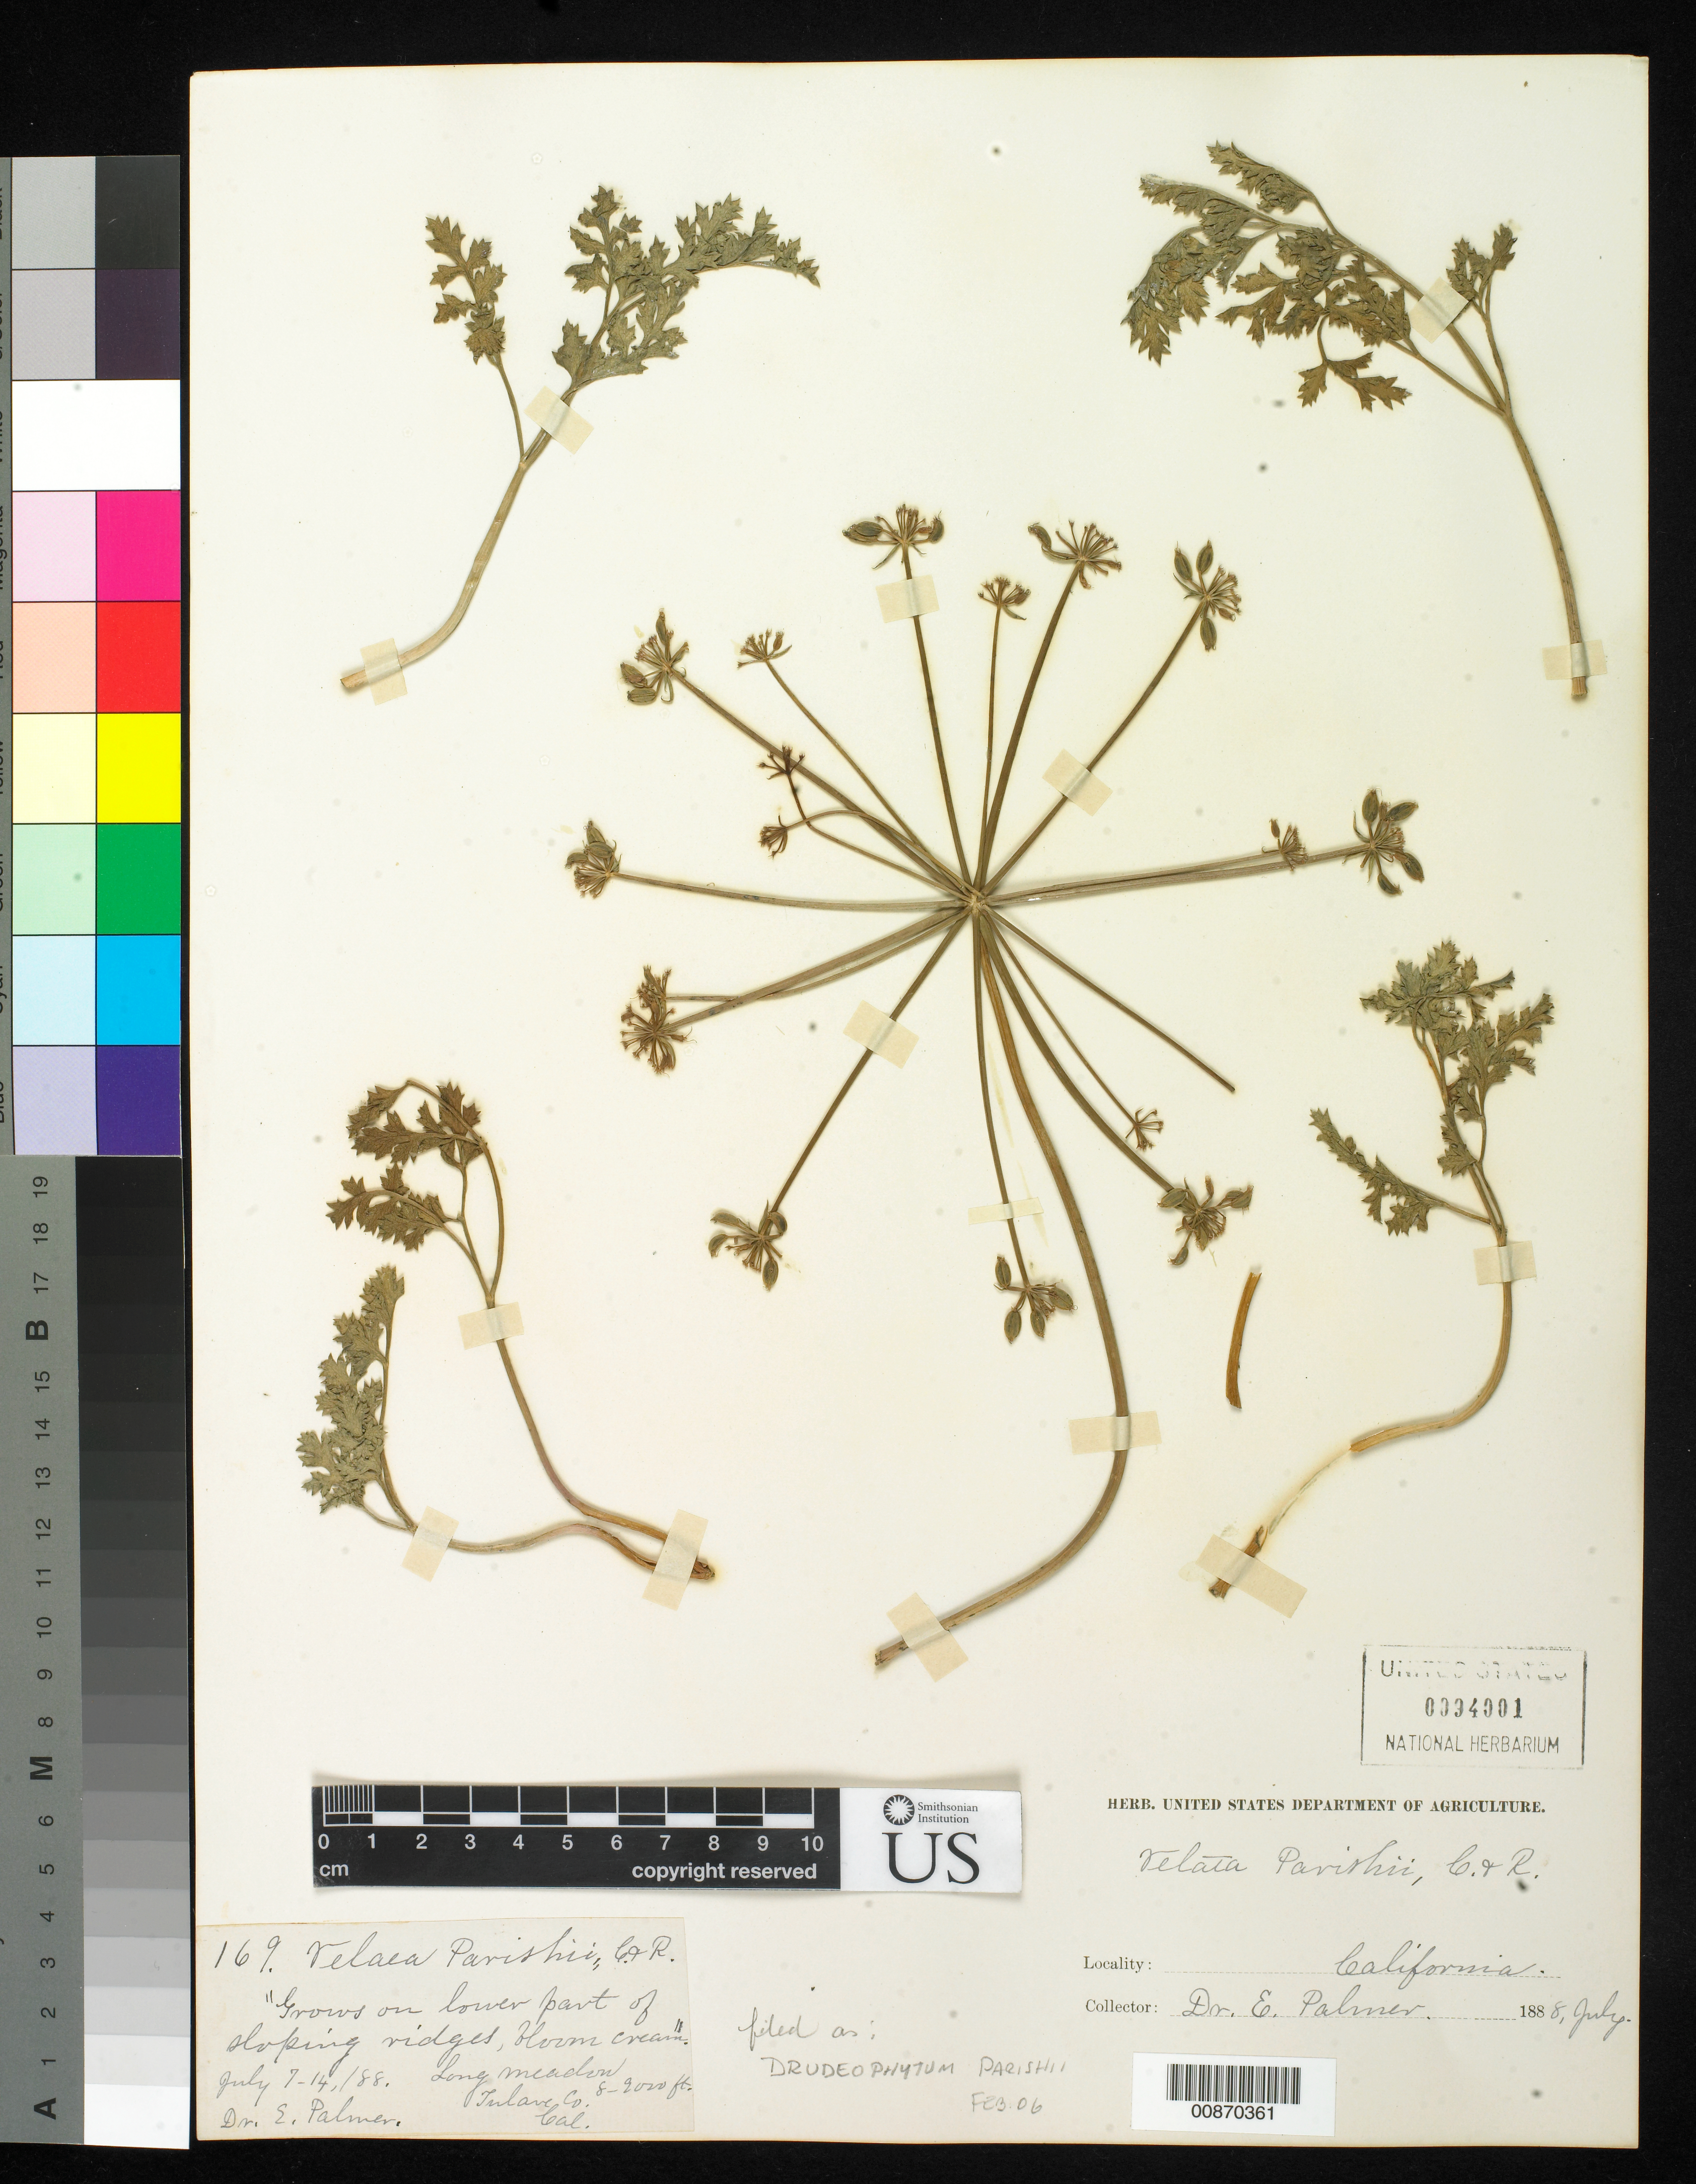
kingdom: Plantae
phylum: Tracheophyta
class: Magnoliopsida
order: Apiales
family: Apiaceae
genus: Drudeophytum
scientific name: Drudeophytum parishii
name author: (J.M. Coult. & Rose) J.M. Coult. & Rose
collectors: E. Palmer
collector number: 169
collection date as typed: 07 Jul 1888 to 14 Jul 1888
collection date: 1888-07-07/1888-07-14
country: United States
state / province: California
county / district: Tulare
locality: Long Meadow, Tulare County, California.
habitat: Grows on lower part of sloping ridges.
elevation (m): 2438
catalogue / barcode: US 94001